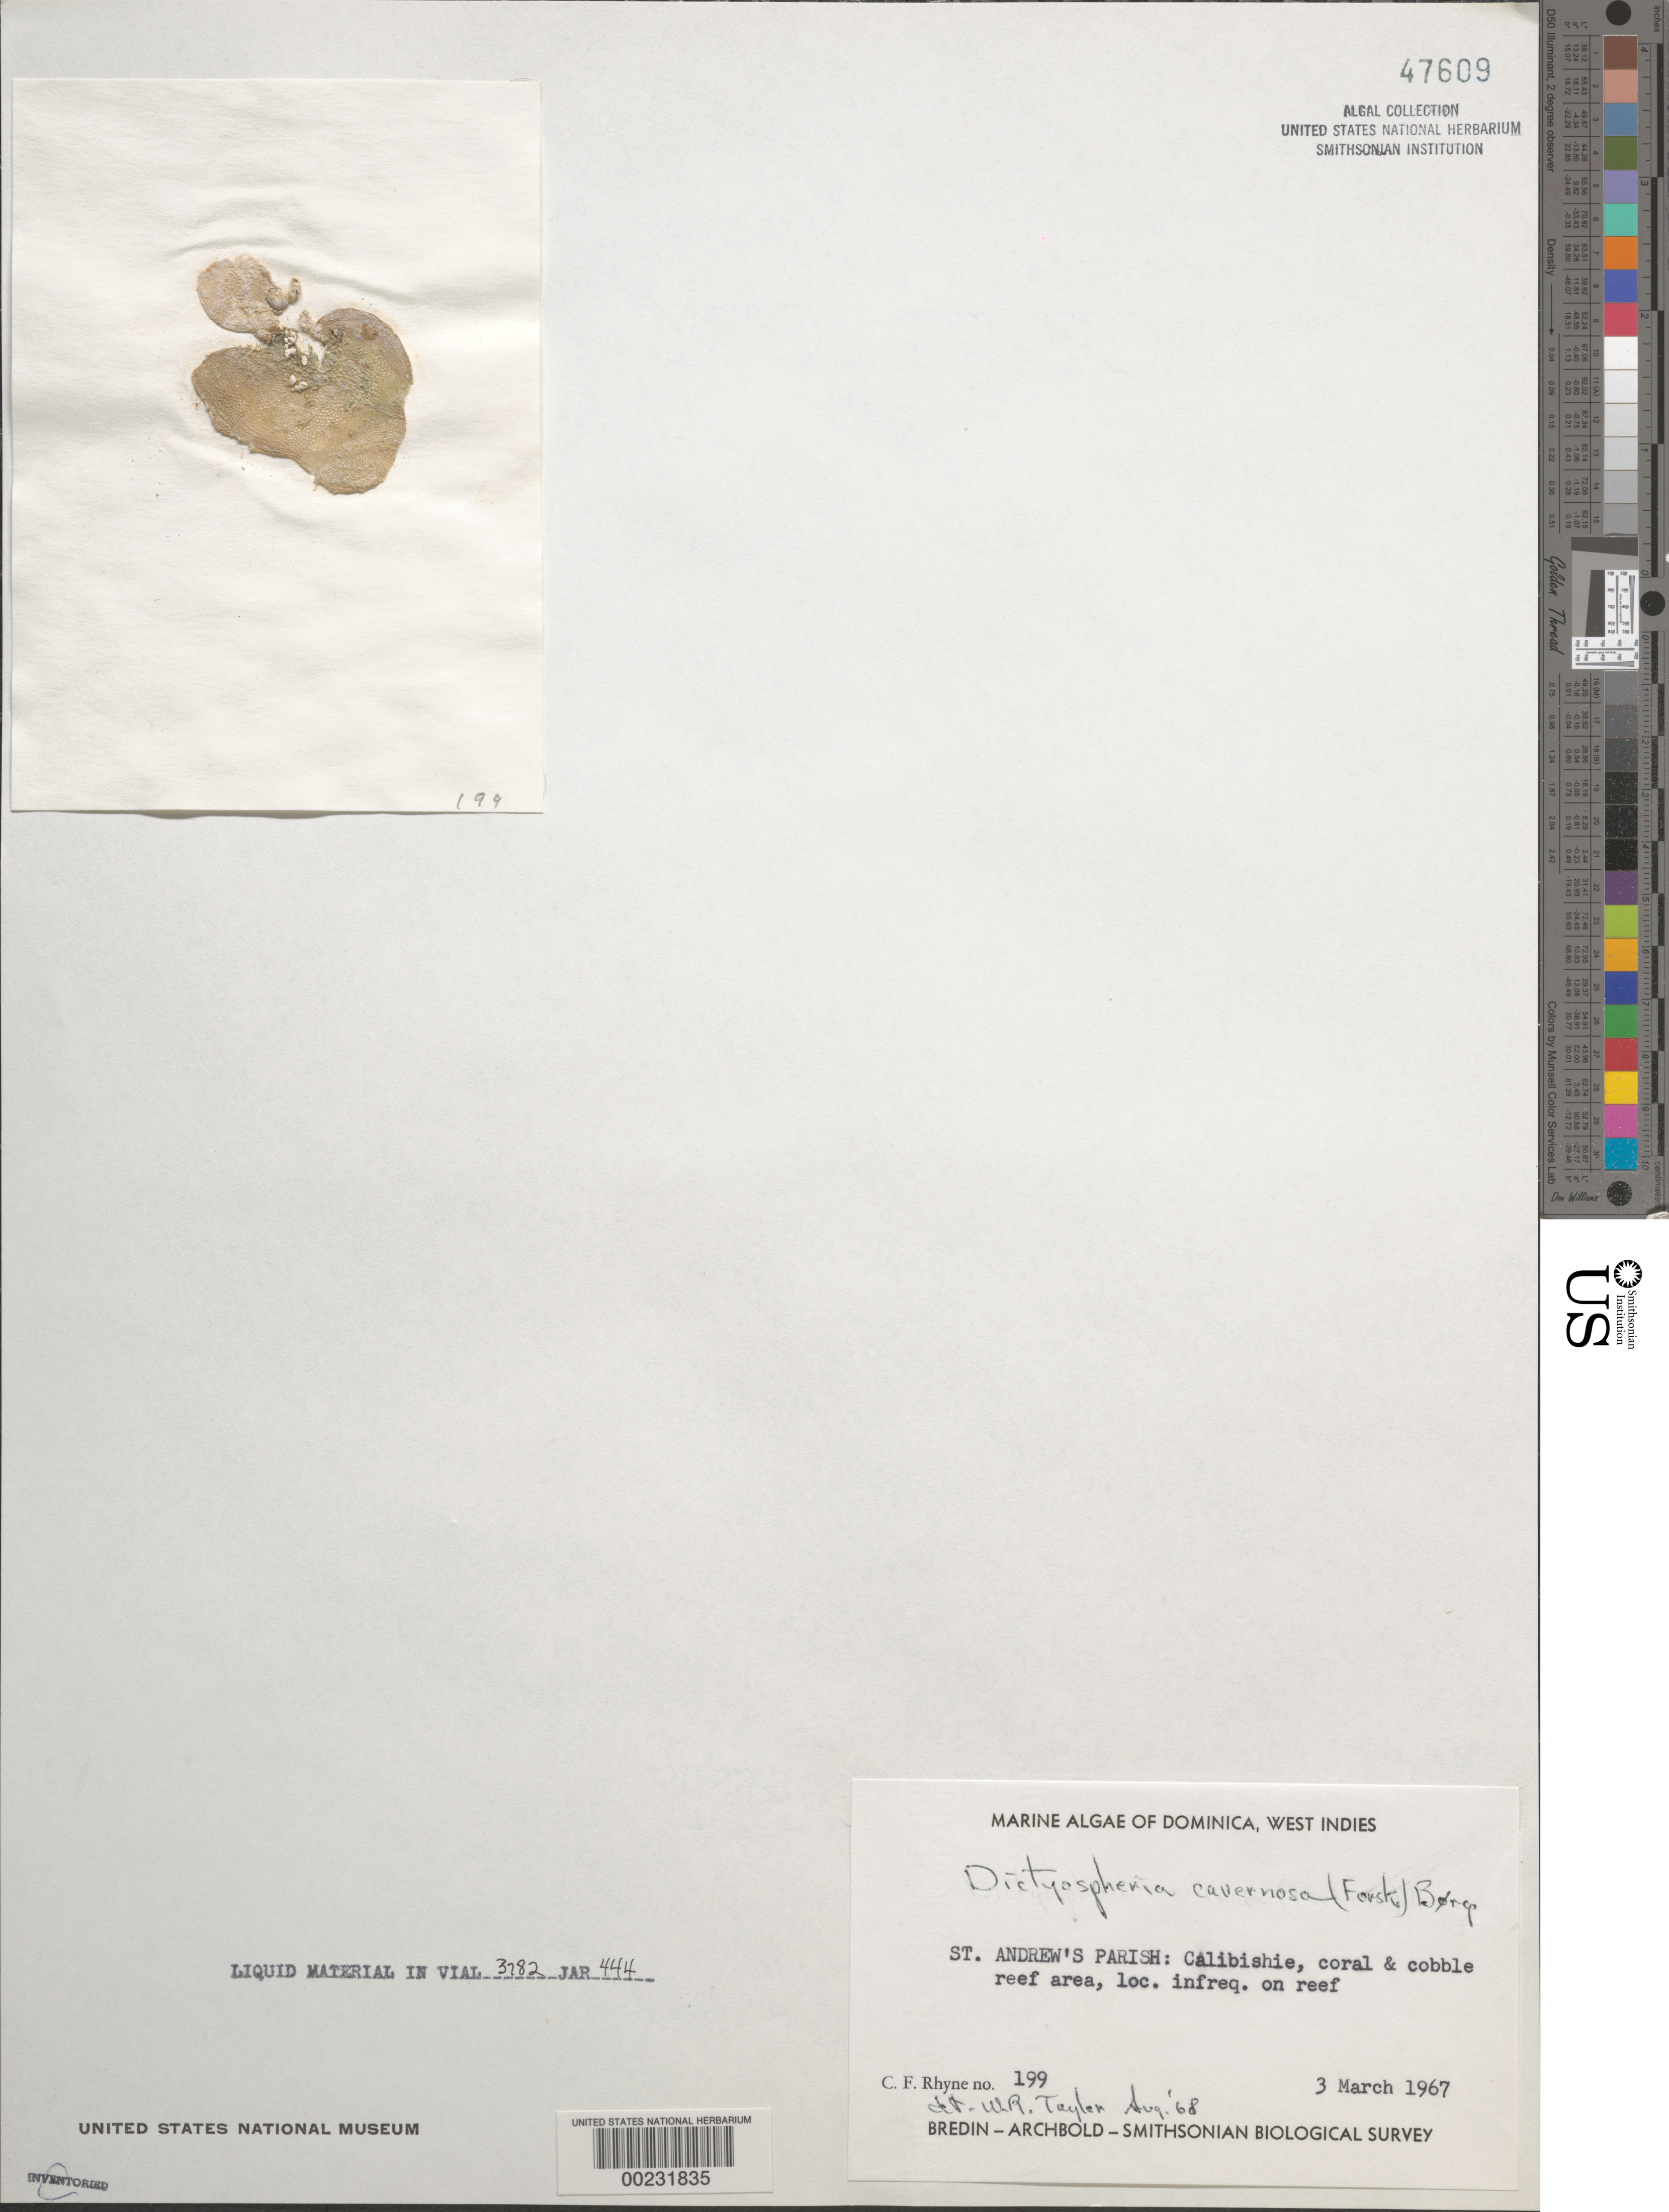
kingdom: Plantae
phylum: Chlorophyta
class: Ulvophyceae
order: Siphonocladales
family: Siphonocladaceae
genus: Dictyosphaeria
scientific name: Dictyosphaeria cavernosa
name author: (Forssk.) Børgesen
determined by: Taylor, William R.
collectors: C. Rhyne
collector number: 199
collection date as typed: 03 Mar 1967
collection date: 1967-03-03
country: Dominica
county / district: St. Andrew's Parish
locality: Calibishie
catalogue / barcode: US 47609